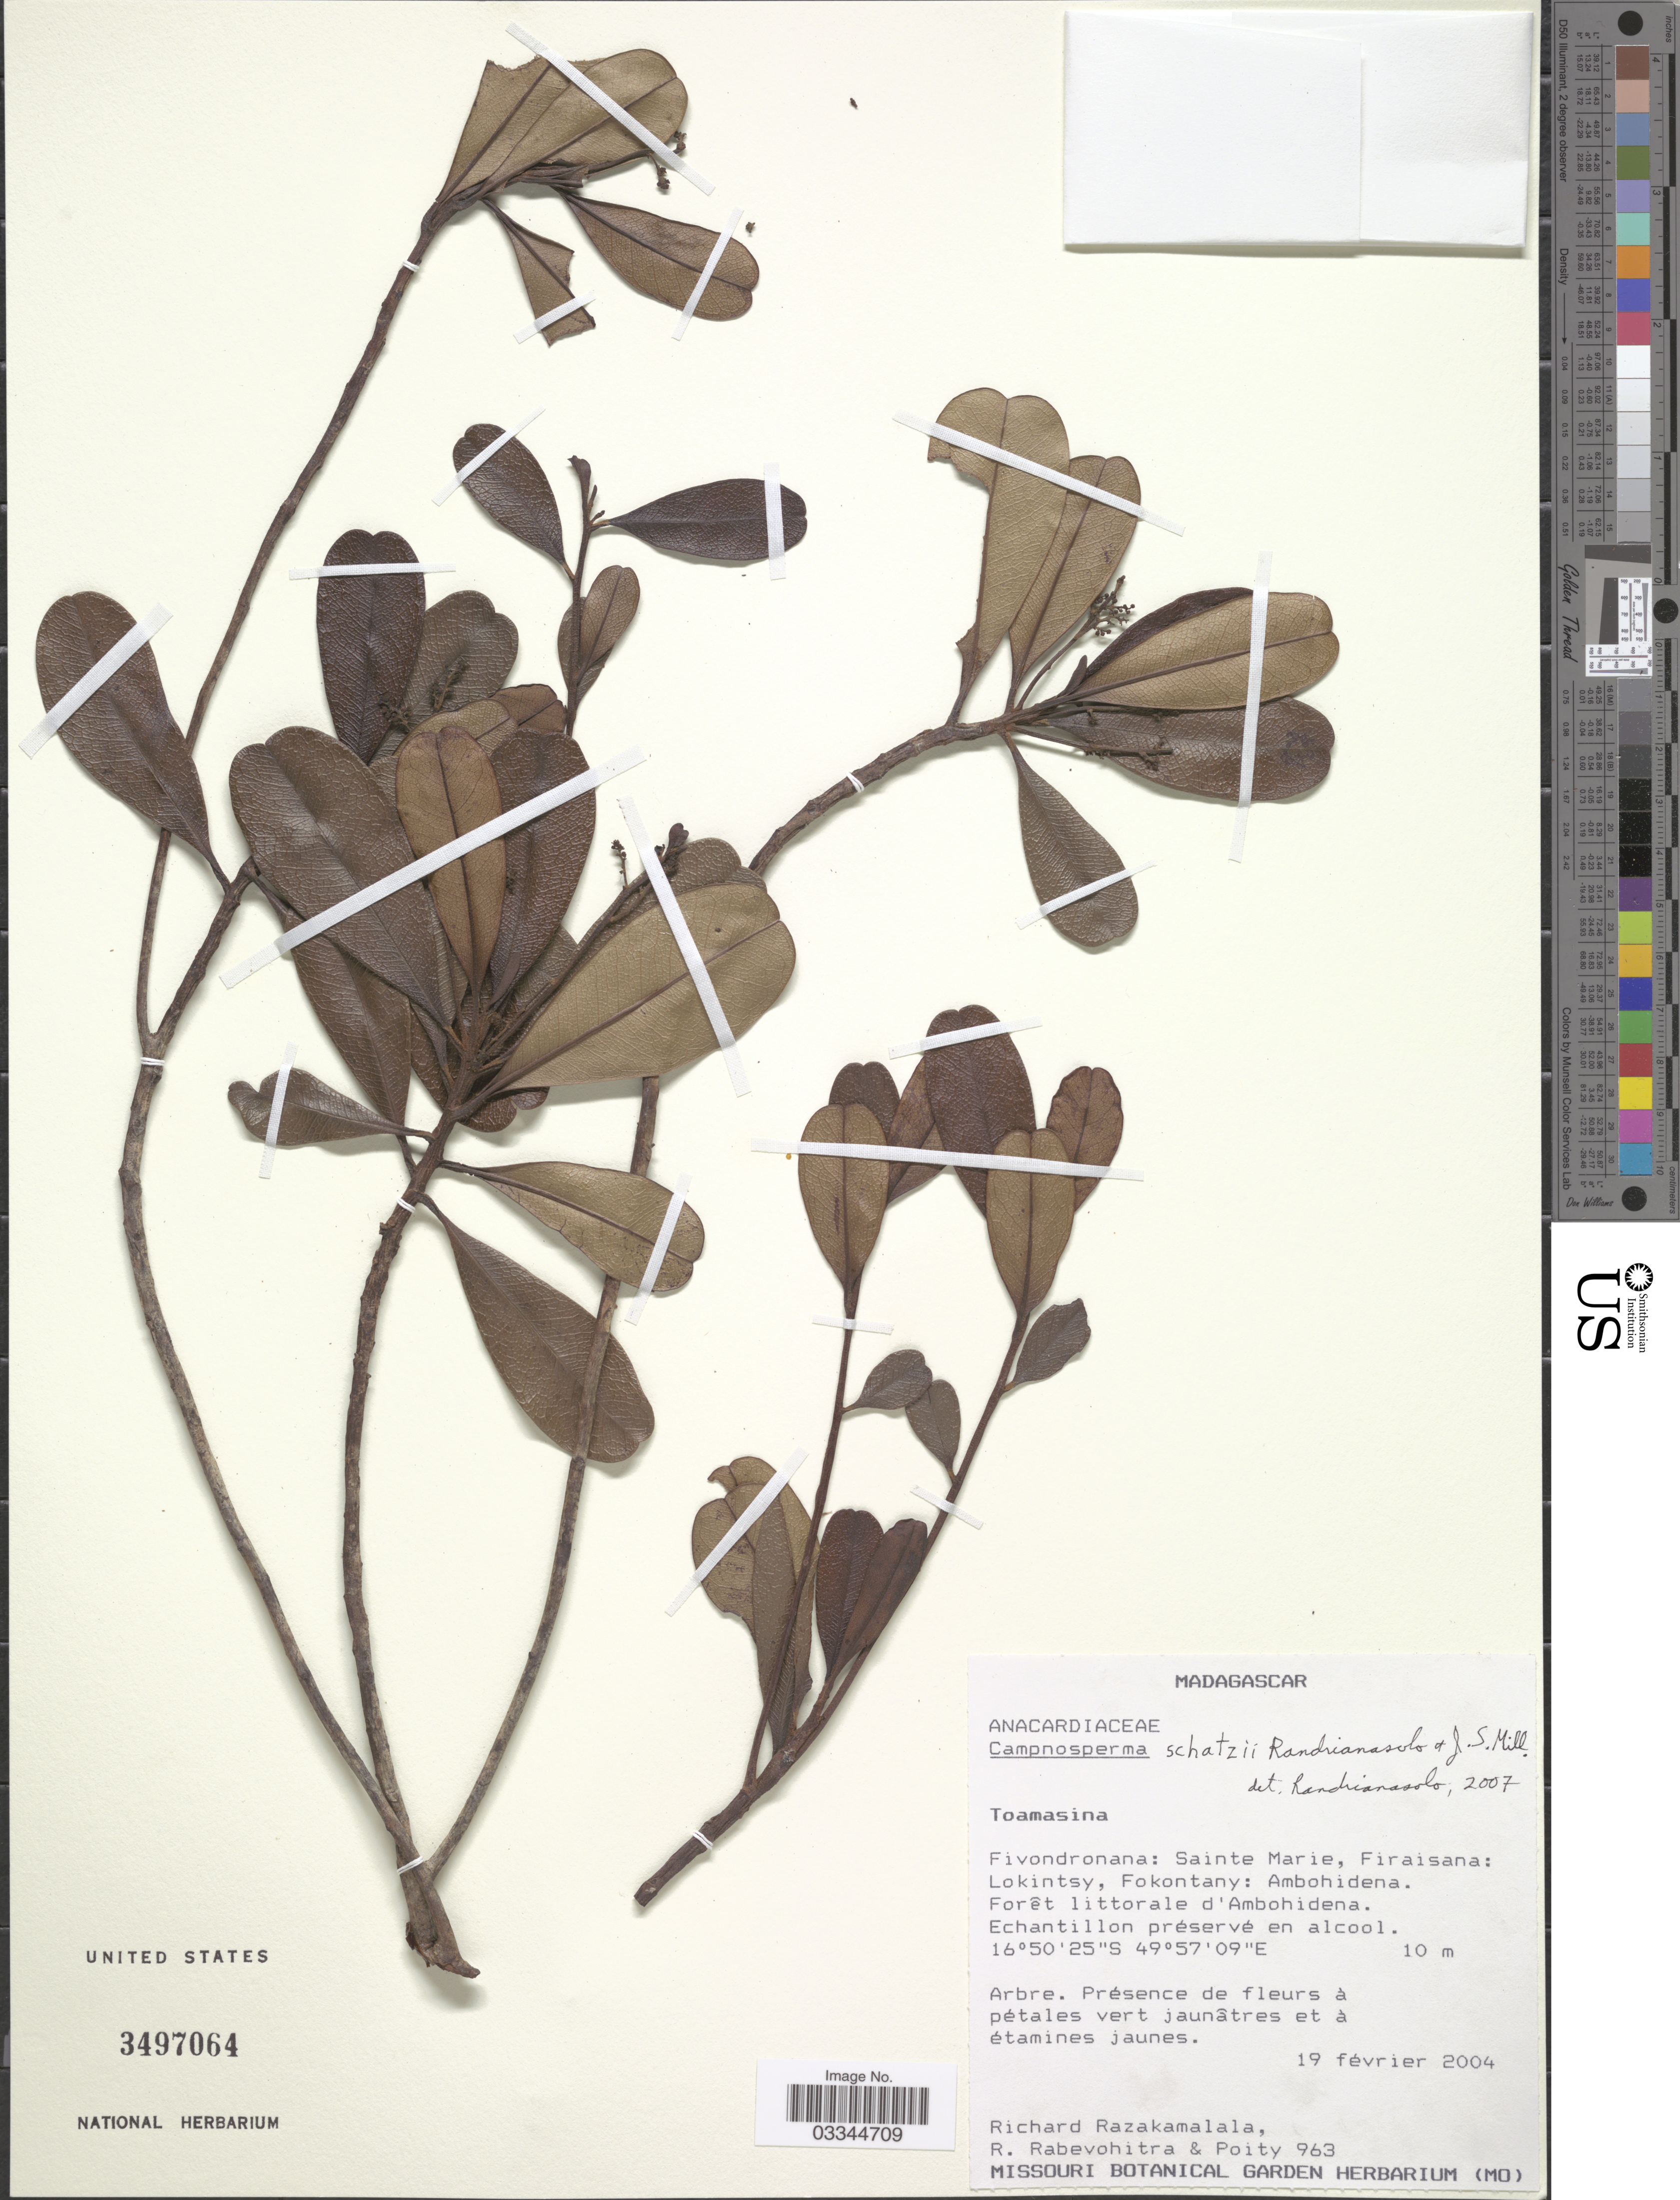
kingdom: Plantae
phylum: Tracheophyta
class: Magnoliopsida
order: Sapindales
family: Anacardiaceae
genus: Campnosperma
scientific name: Campnosperma schatzii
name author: Randrianasolo & J.S. Mill.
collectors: R. Razakamalala, R. Rabevohitra & -. Poity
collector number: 963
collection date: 2004-02-19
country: Madagascar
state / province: Analanjirofo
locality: Fivondronana: Sainte Marie, Firaisana: Lokintsy, Fokontany: Ambohidena. Forêt littorale d'Ambohidena.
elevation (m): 10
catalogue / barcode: US 3497064